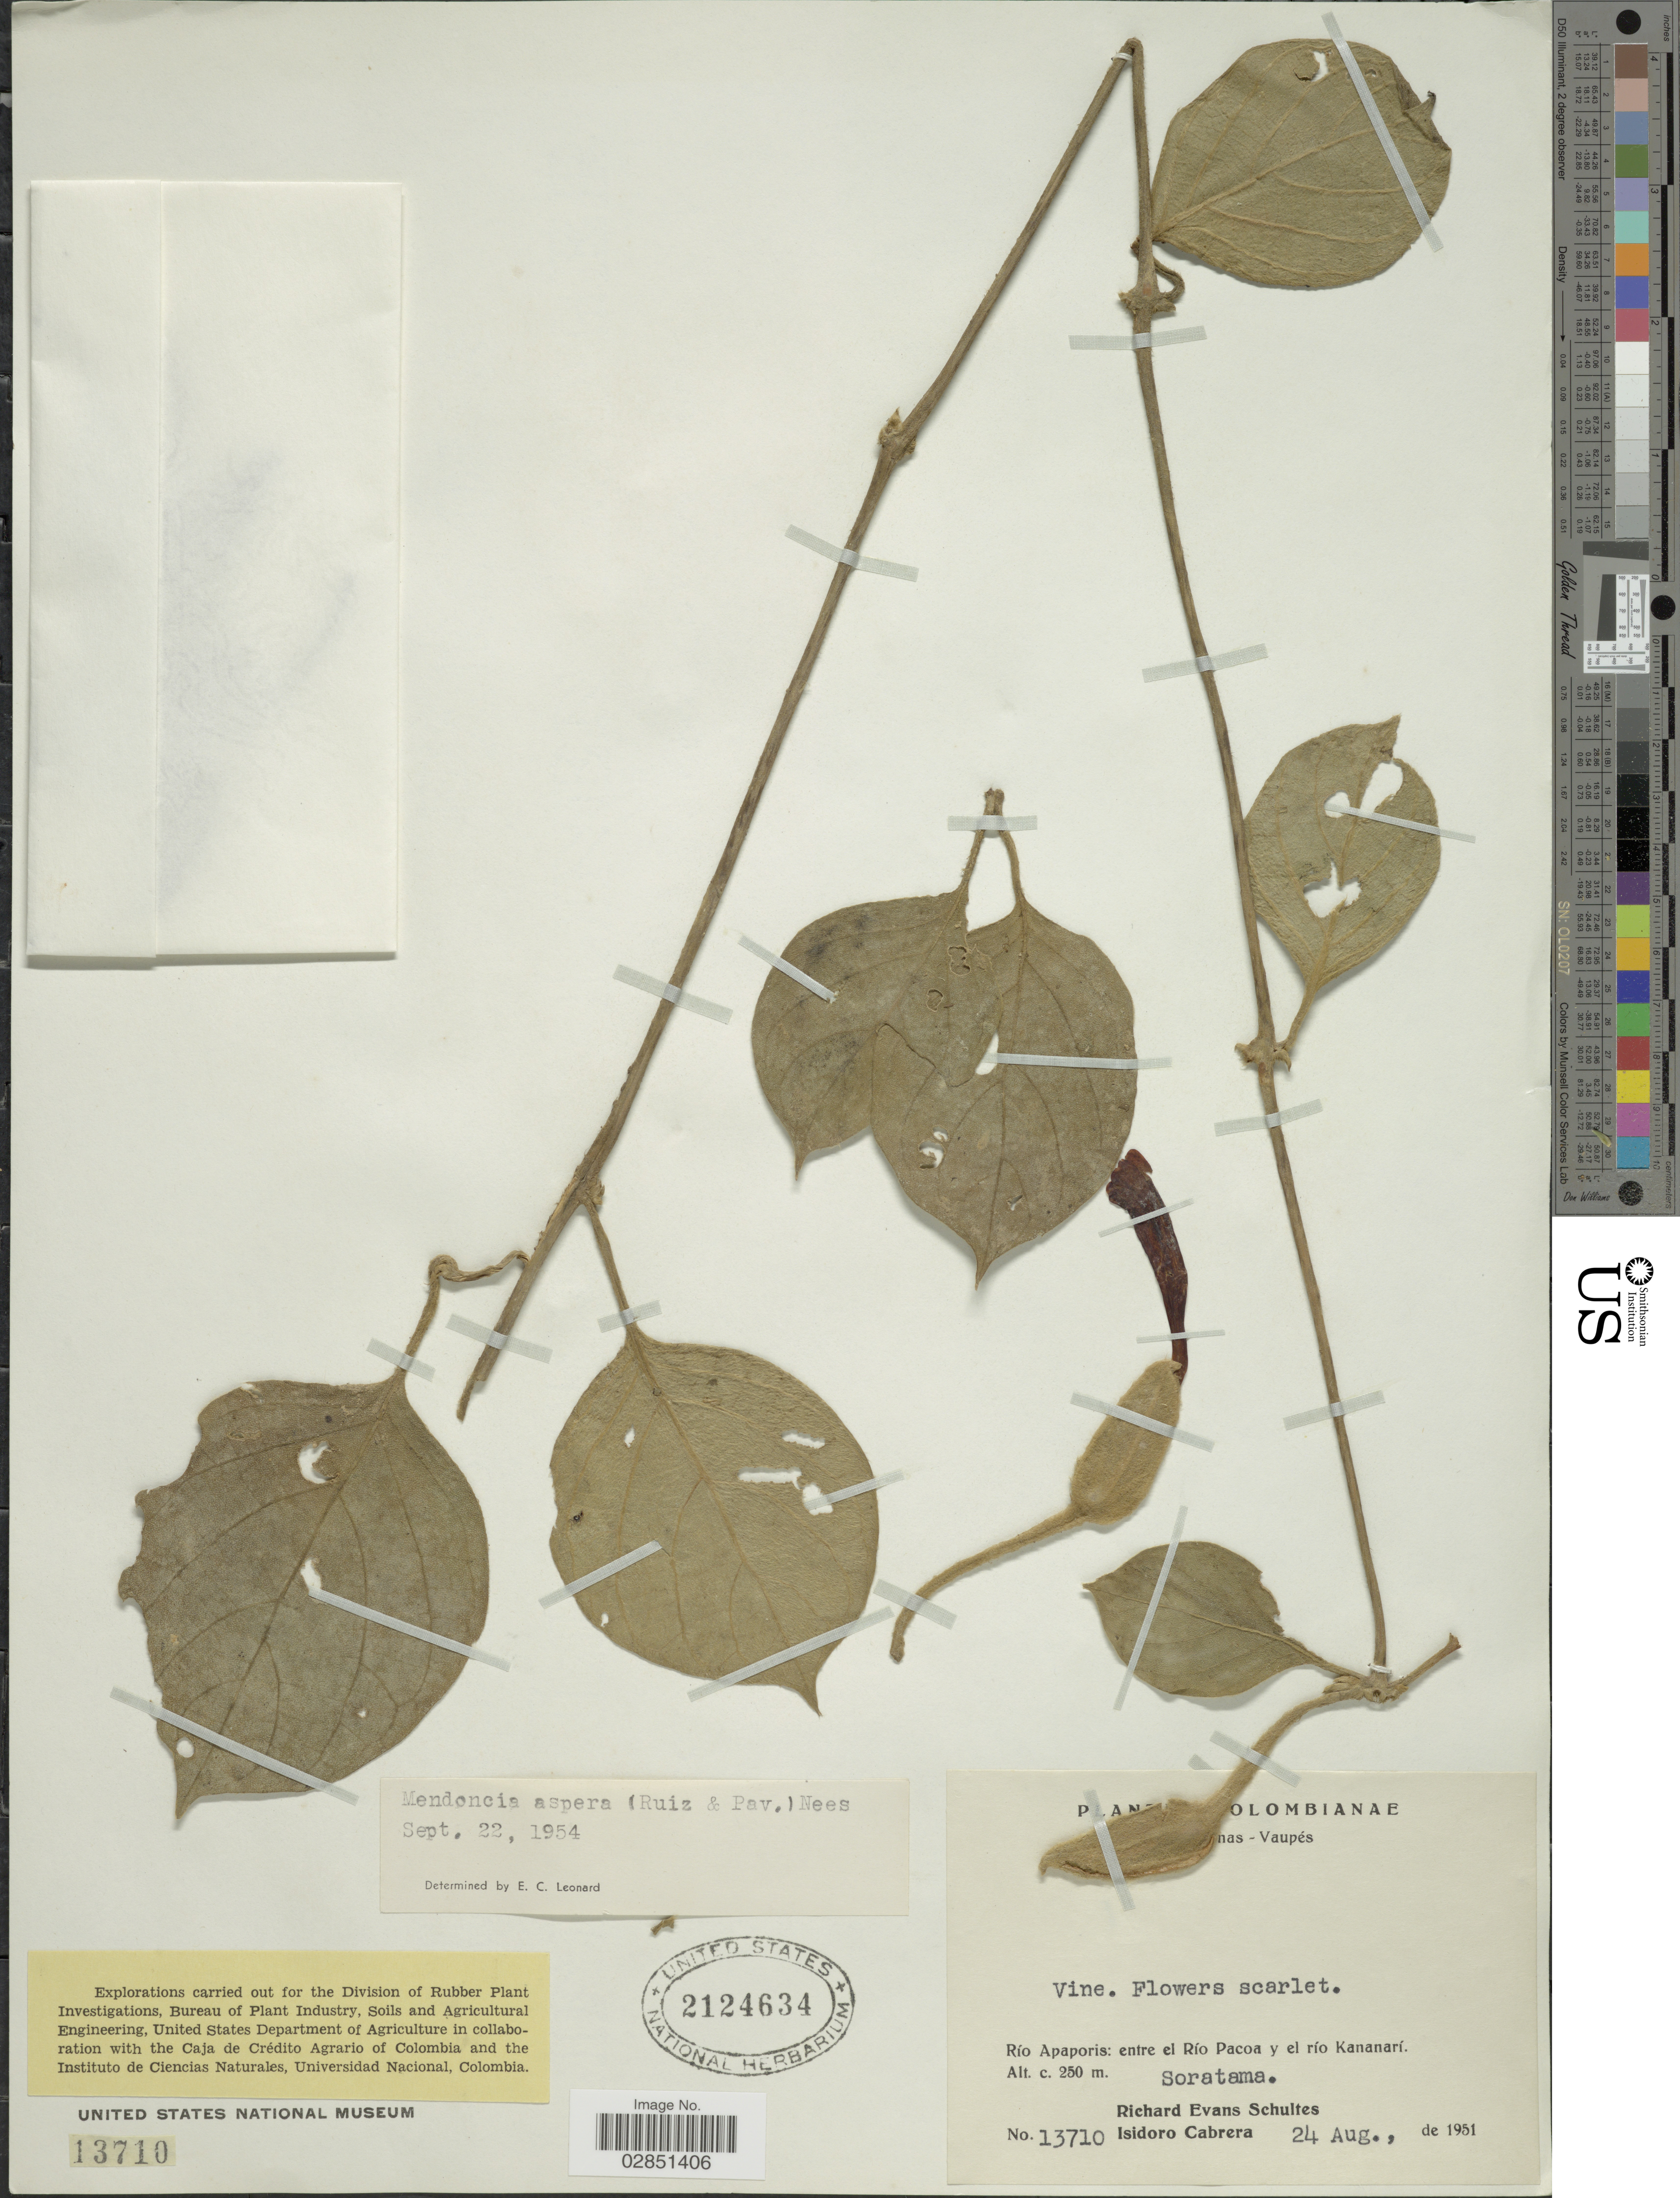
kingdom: Plantae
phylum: Tracheophyta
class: Magnoliopsida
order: Lamiales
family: Acanthaceae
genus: Mendoncia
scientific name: Mendoncia rotundifolia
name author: Poepp. & Endl.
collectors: R. E. Schultes & I. Cabrera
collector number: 13710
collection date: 1951-08-24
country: Colombia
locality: Amazonas-Vaupés. Río Apaporis: entre el río Pacoa y el río Kananari. Soratama.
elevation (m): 250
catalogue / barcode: US 2124634